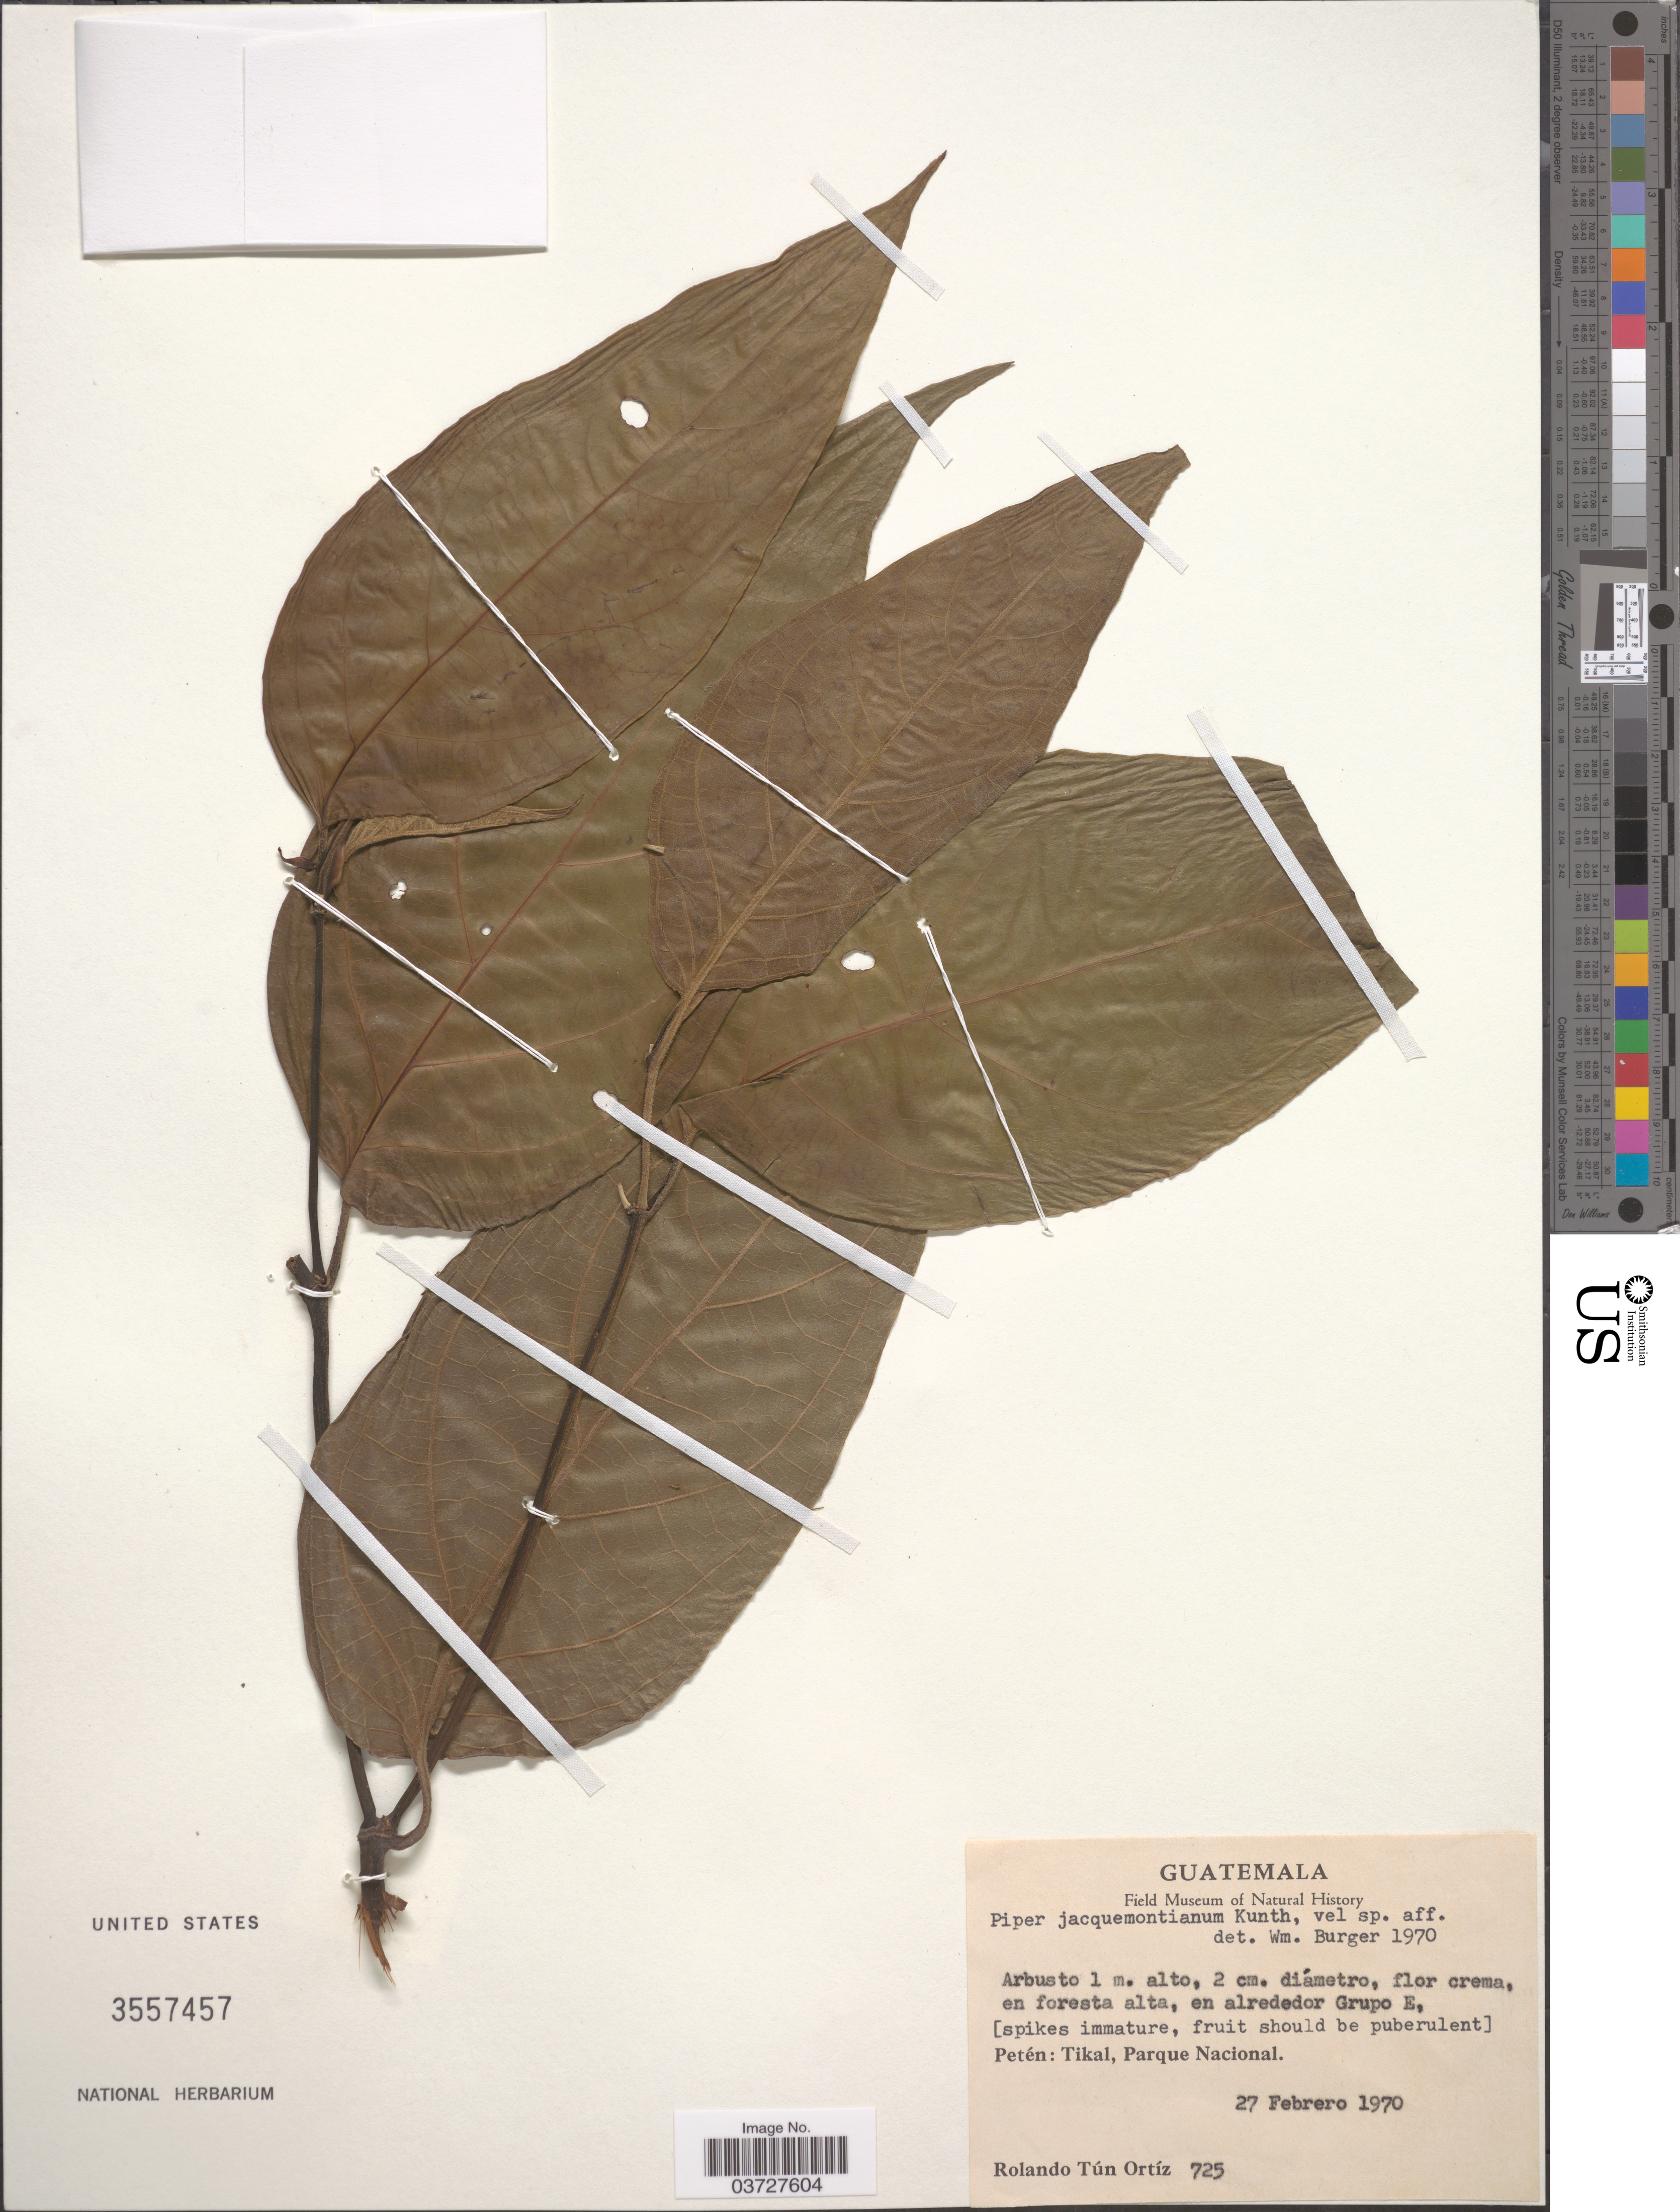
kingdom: Plantae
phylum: Tracheophyta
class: Magnoliopsida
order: Piperales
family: Piperaceae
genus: Piper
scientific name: Piper jacquemontianum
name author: Kunth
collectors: R. T. Ortíz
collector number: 725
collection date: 1970-02-27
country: Guatemala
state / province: El Peten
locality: En alrededor Grupo E, Petén: Tikal, Parque Nacional.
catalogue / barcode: US 3557457